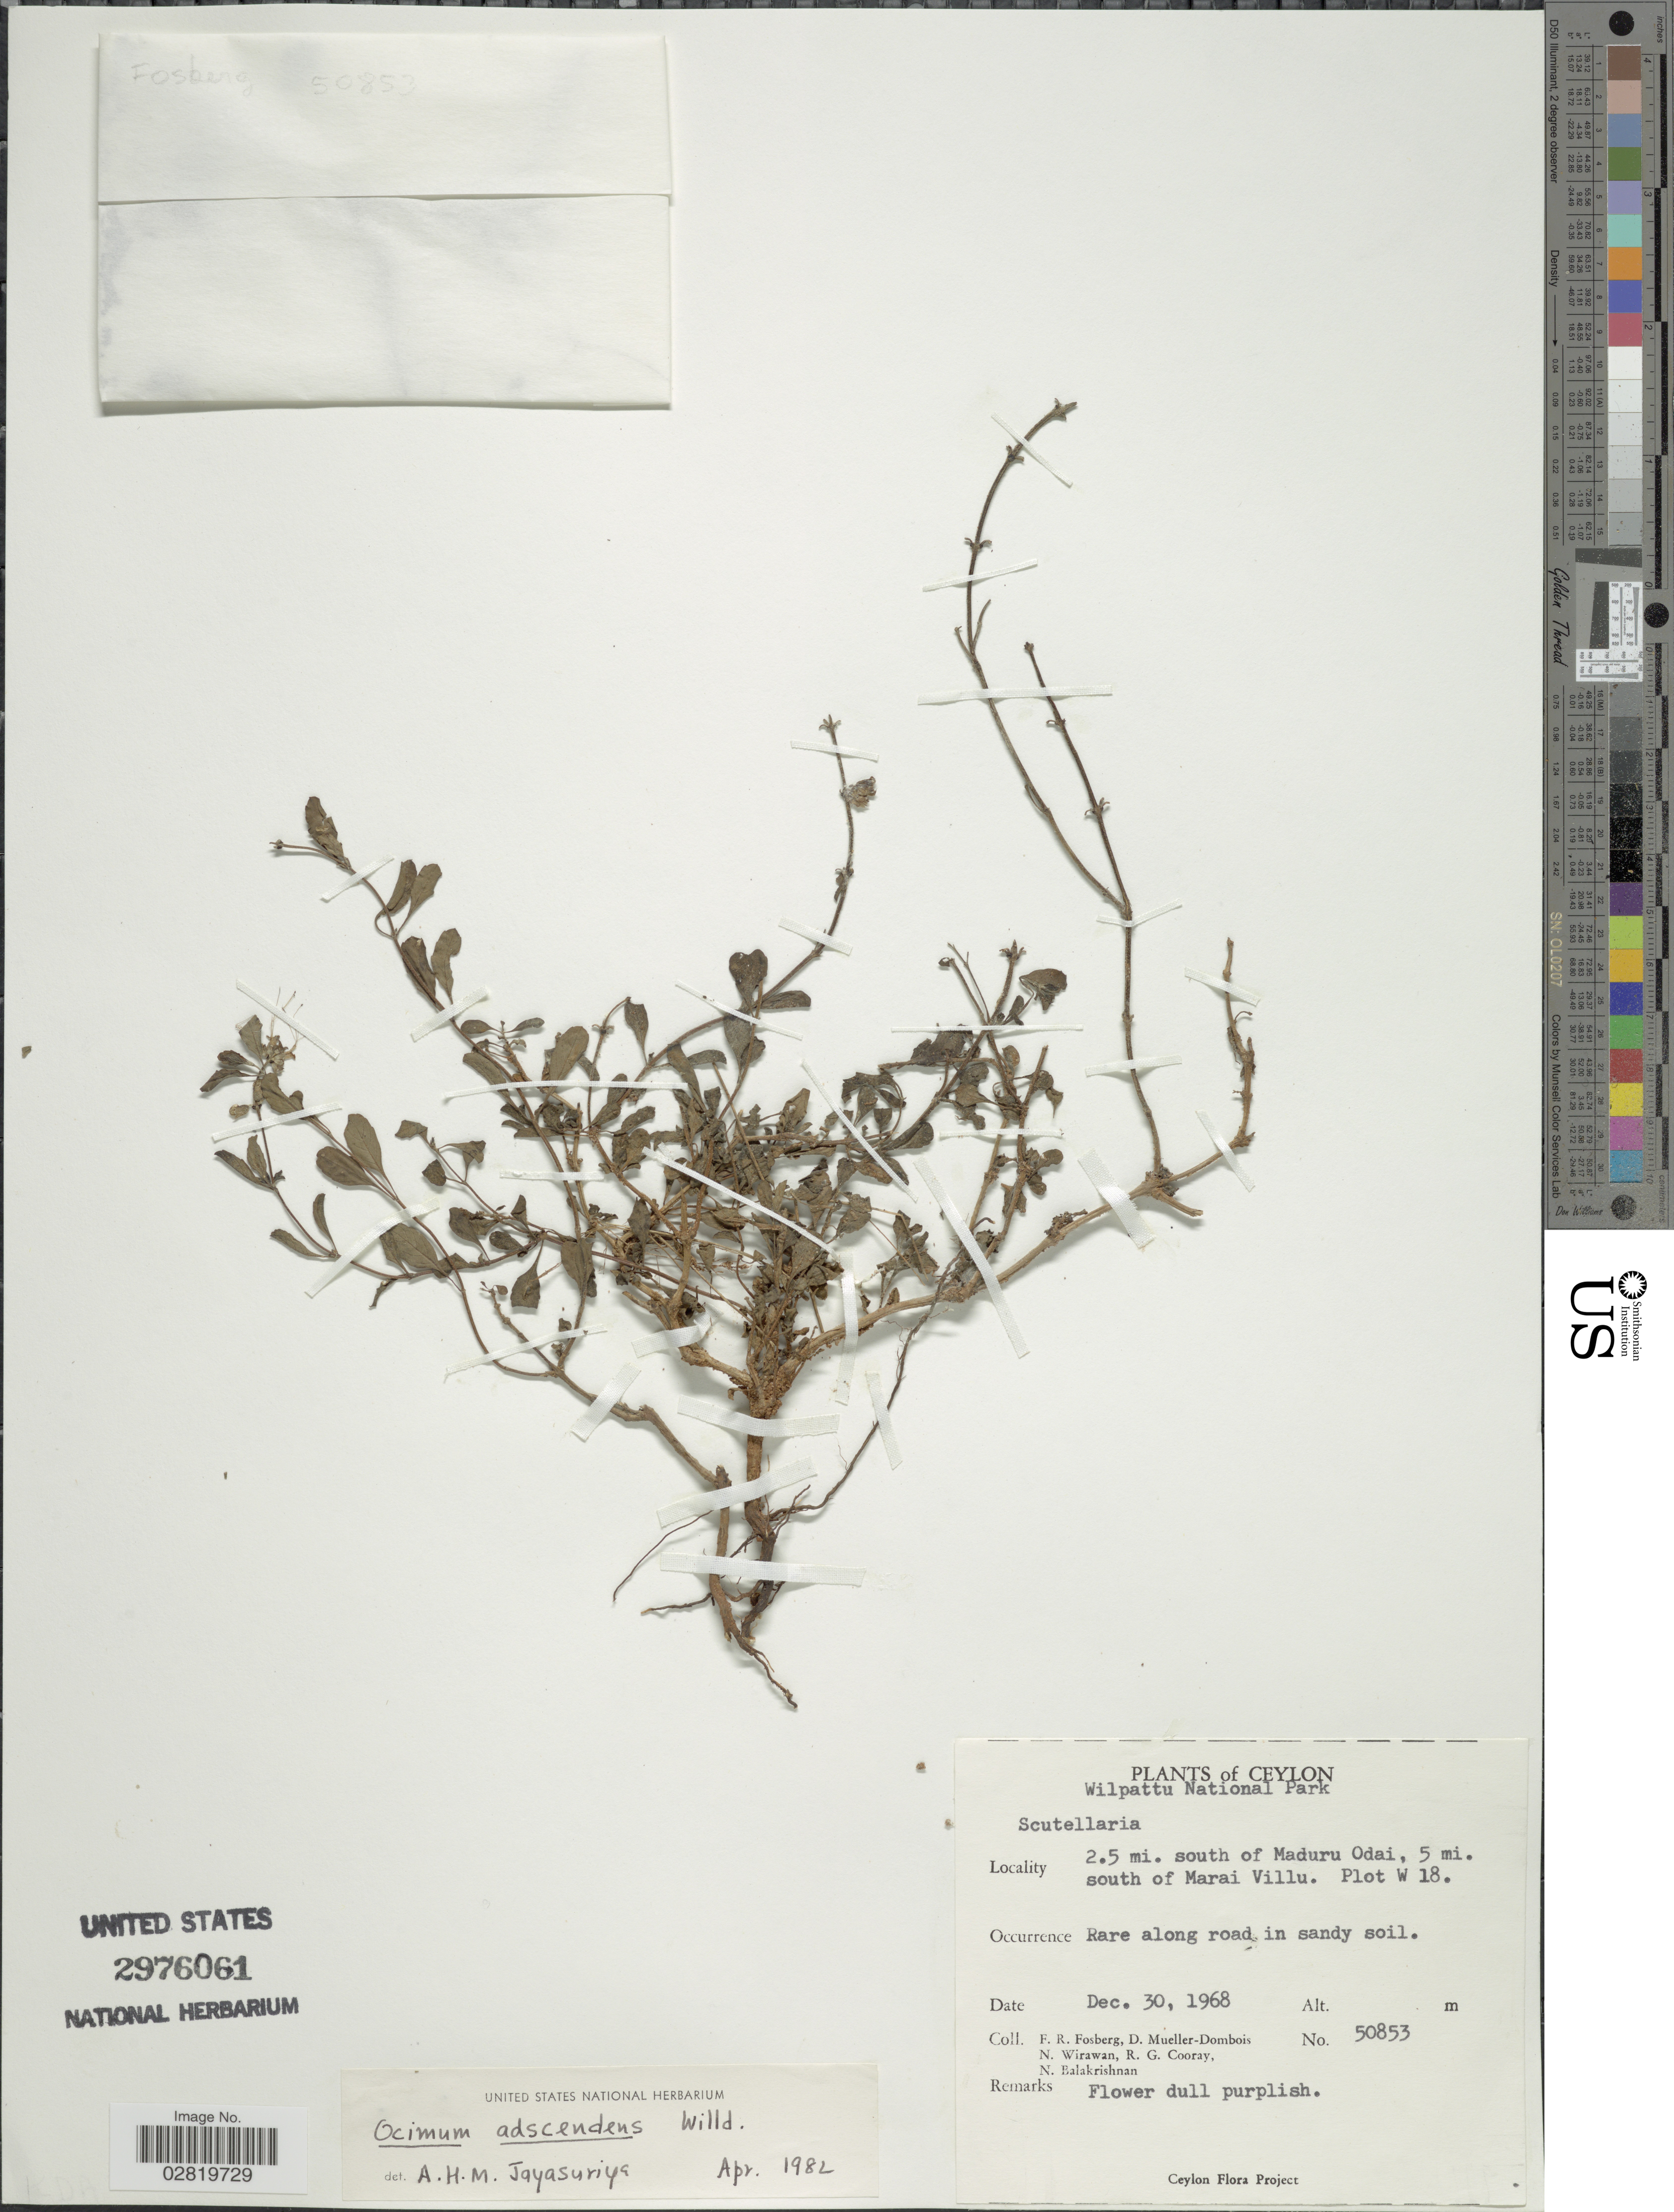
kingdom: Plantae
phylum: Tracheophyta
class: Magnoliopsida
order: Lamiales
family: Lamiaceae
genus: Ocimum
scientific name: Ocimum adscendens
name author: Willd.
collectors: F. R. Fosberg, D. Mueller-Dombois, N. Wirawan, R. Cooray & N. Balakrishnan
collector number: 50853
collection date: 1968-12-30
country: Sri Lanka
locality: Ceylon, Wilpattu National Park, 2.5 mi. south of Maduru Odai, 5 mi. south of Marai Villu. Plot W 18.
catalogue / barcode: US 2976061